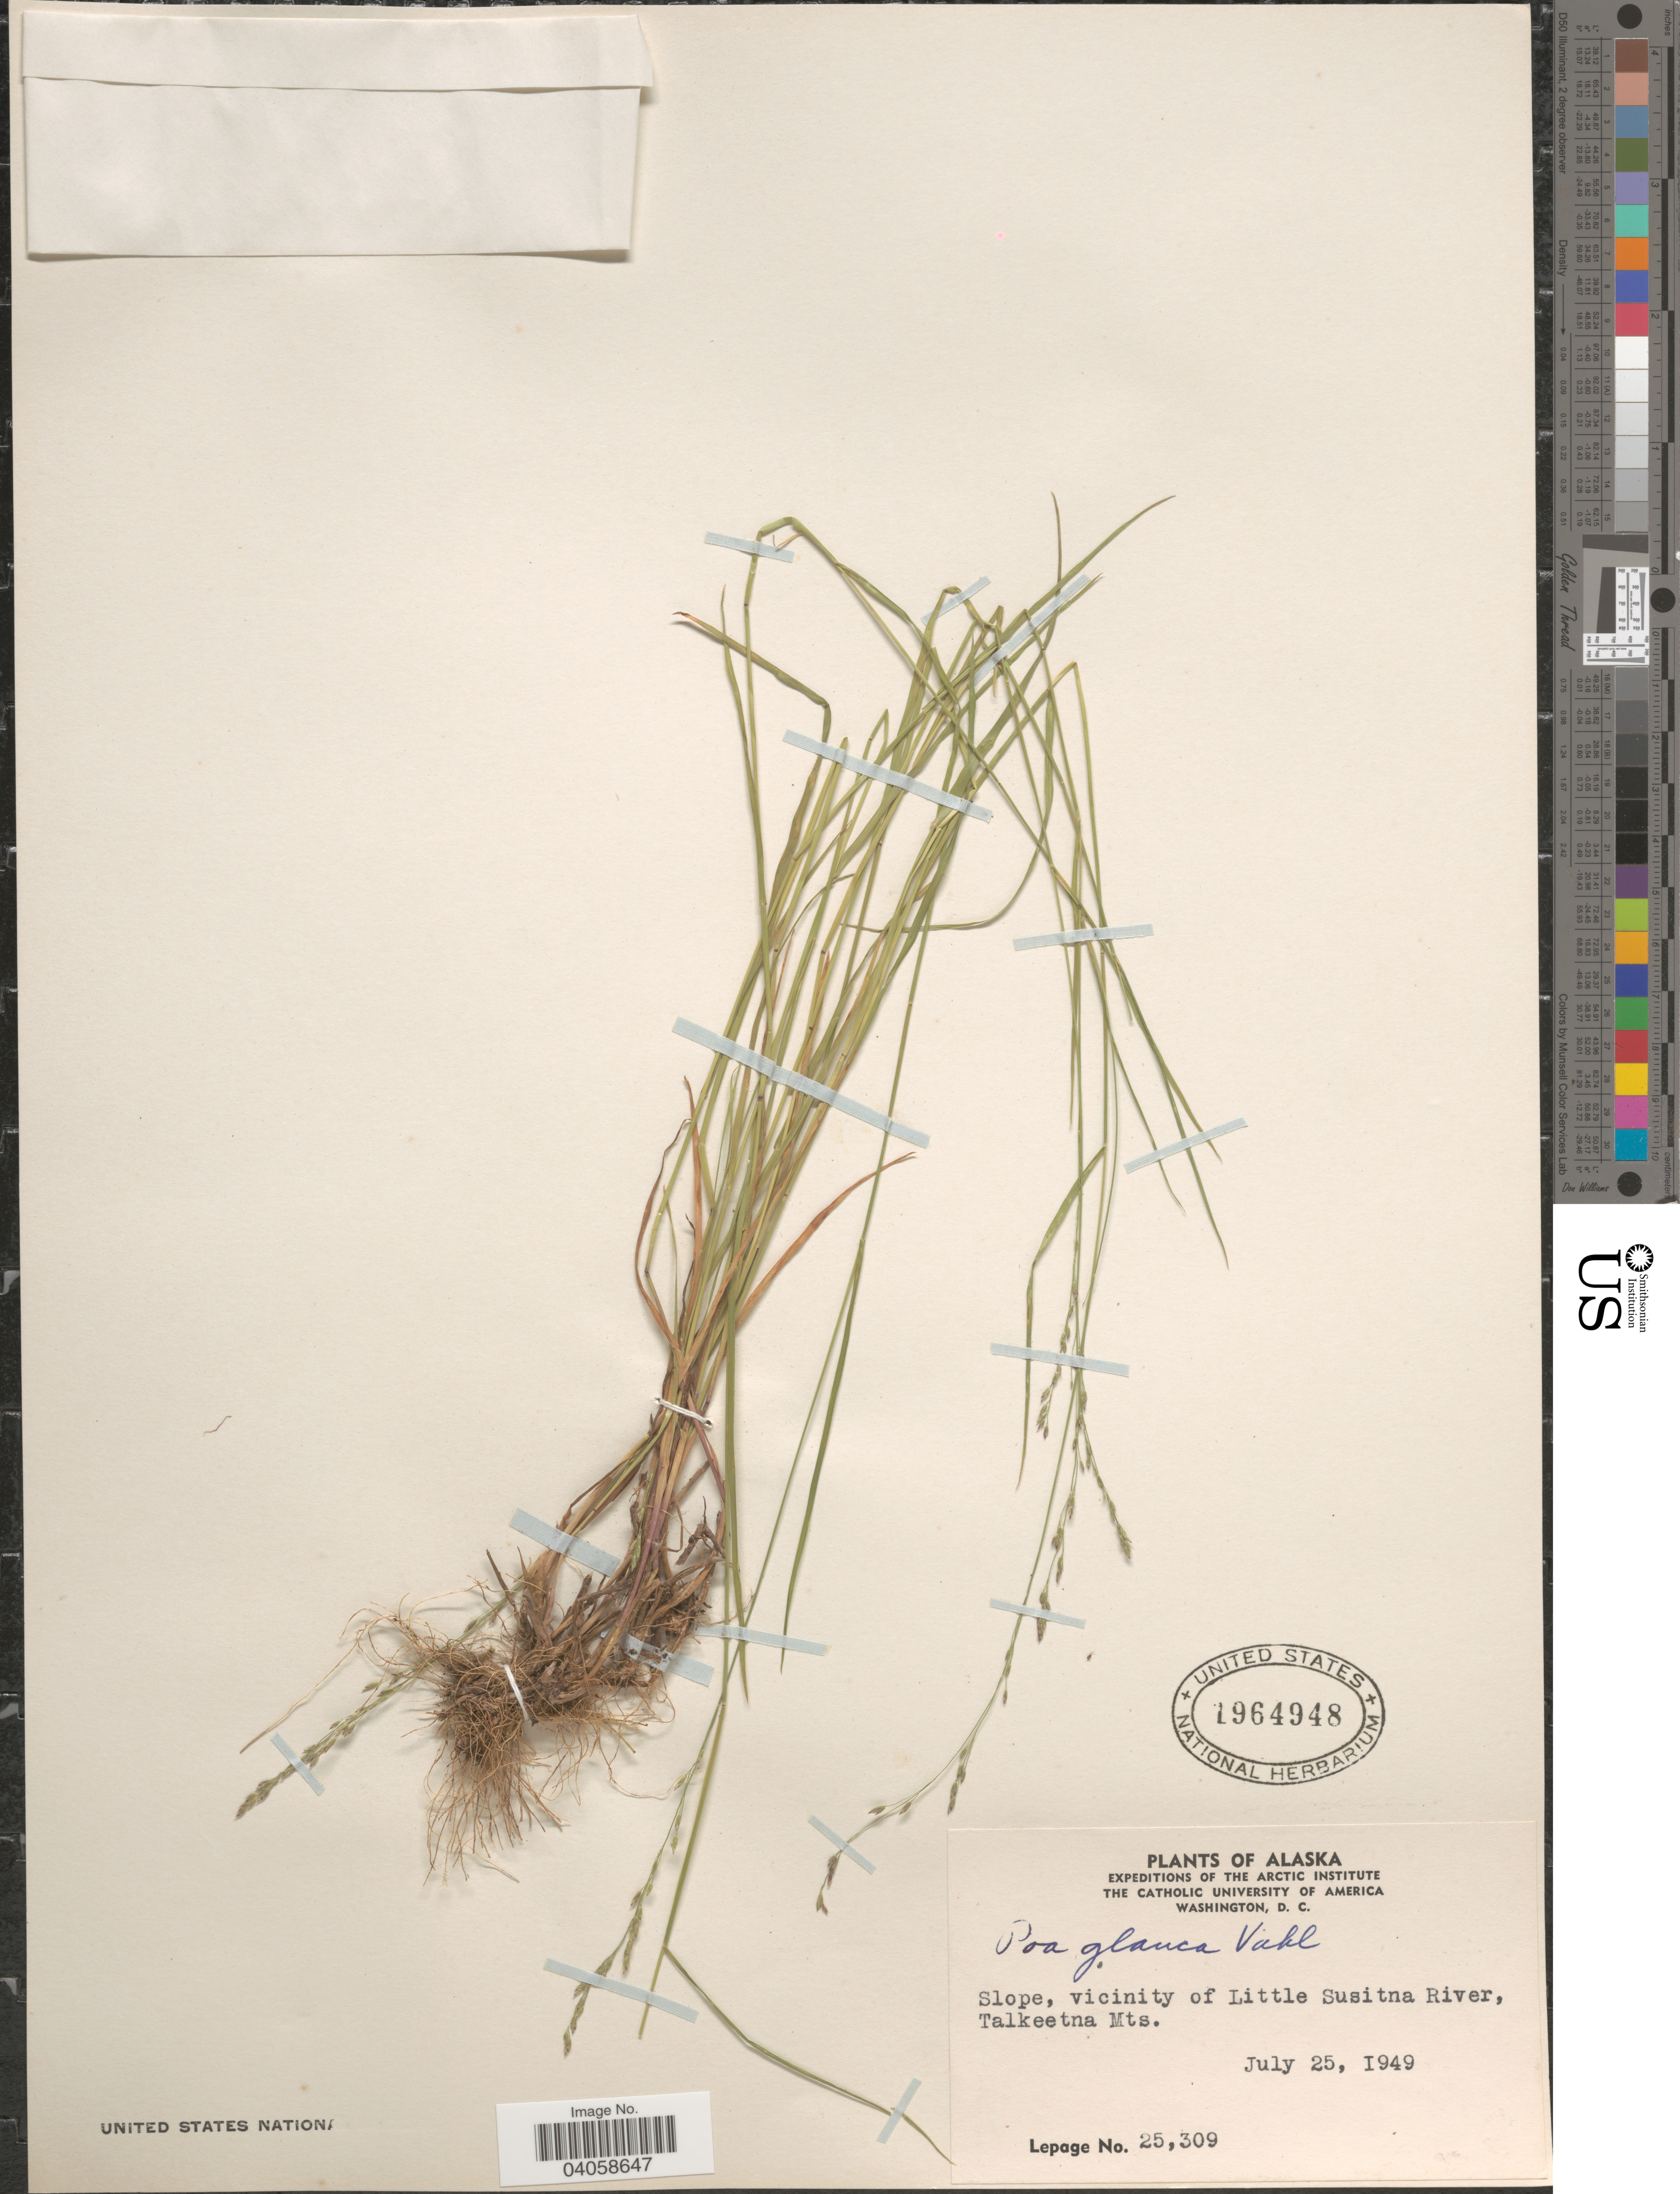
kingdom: Plantae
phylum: Tracheophyta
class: Liliopsida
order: Poales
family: Poaceae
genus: Poa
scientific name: Poa glauca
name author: Vahl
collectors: -. LePage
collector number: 25309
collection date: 1949-07-25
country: United States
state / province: Alaska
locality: Slope, vicinity of Little Susitna River, Talkeetna Mts.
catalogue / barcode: US 1964948